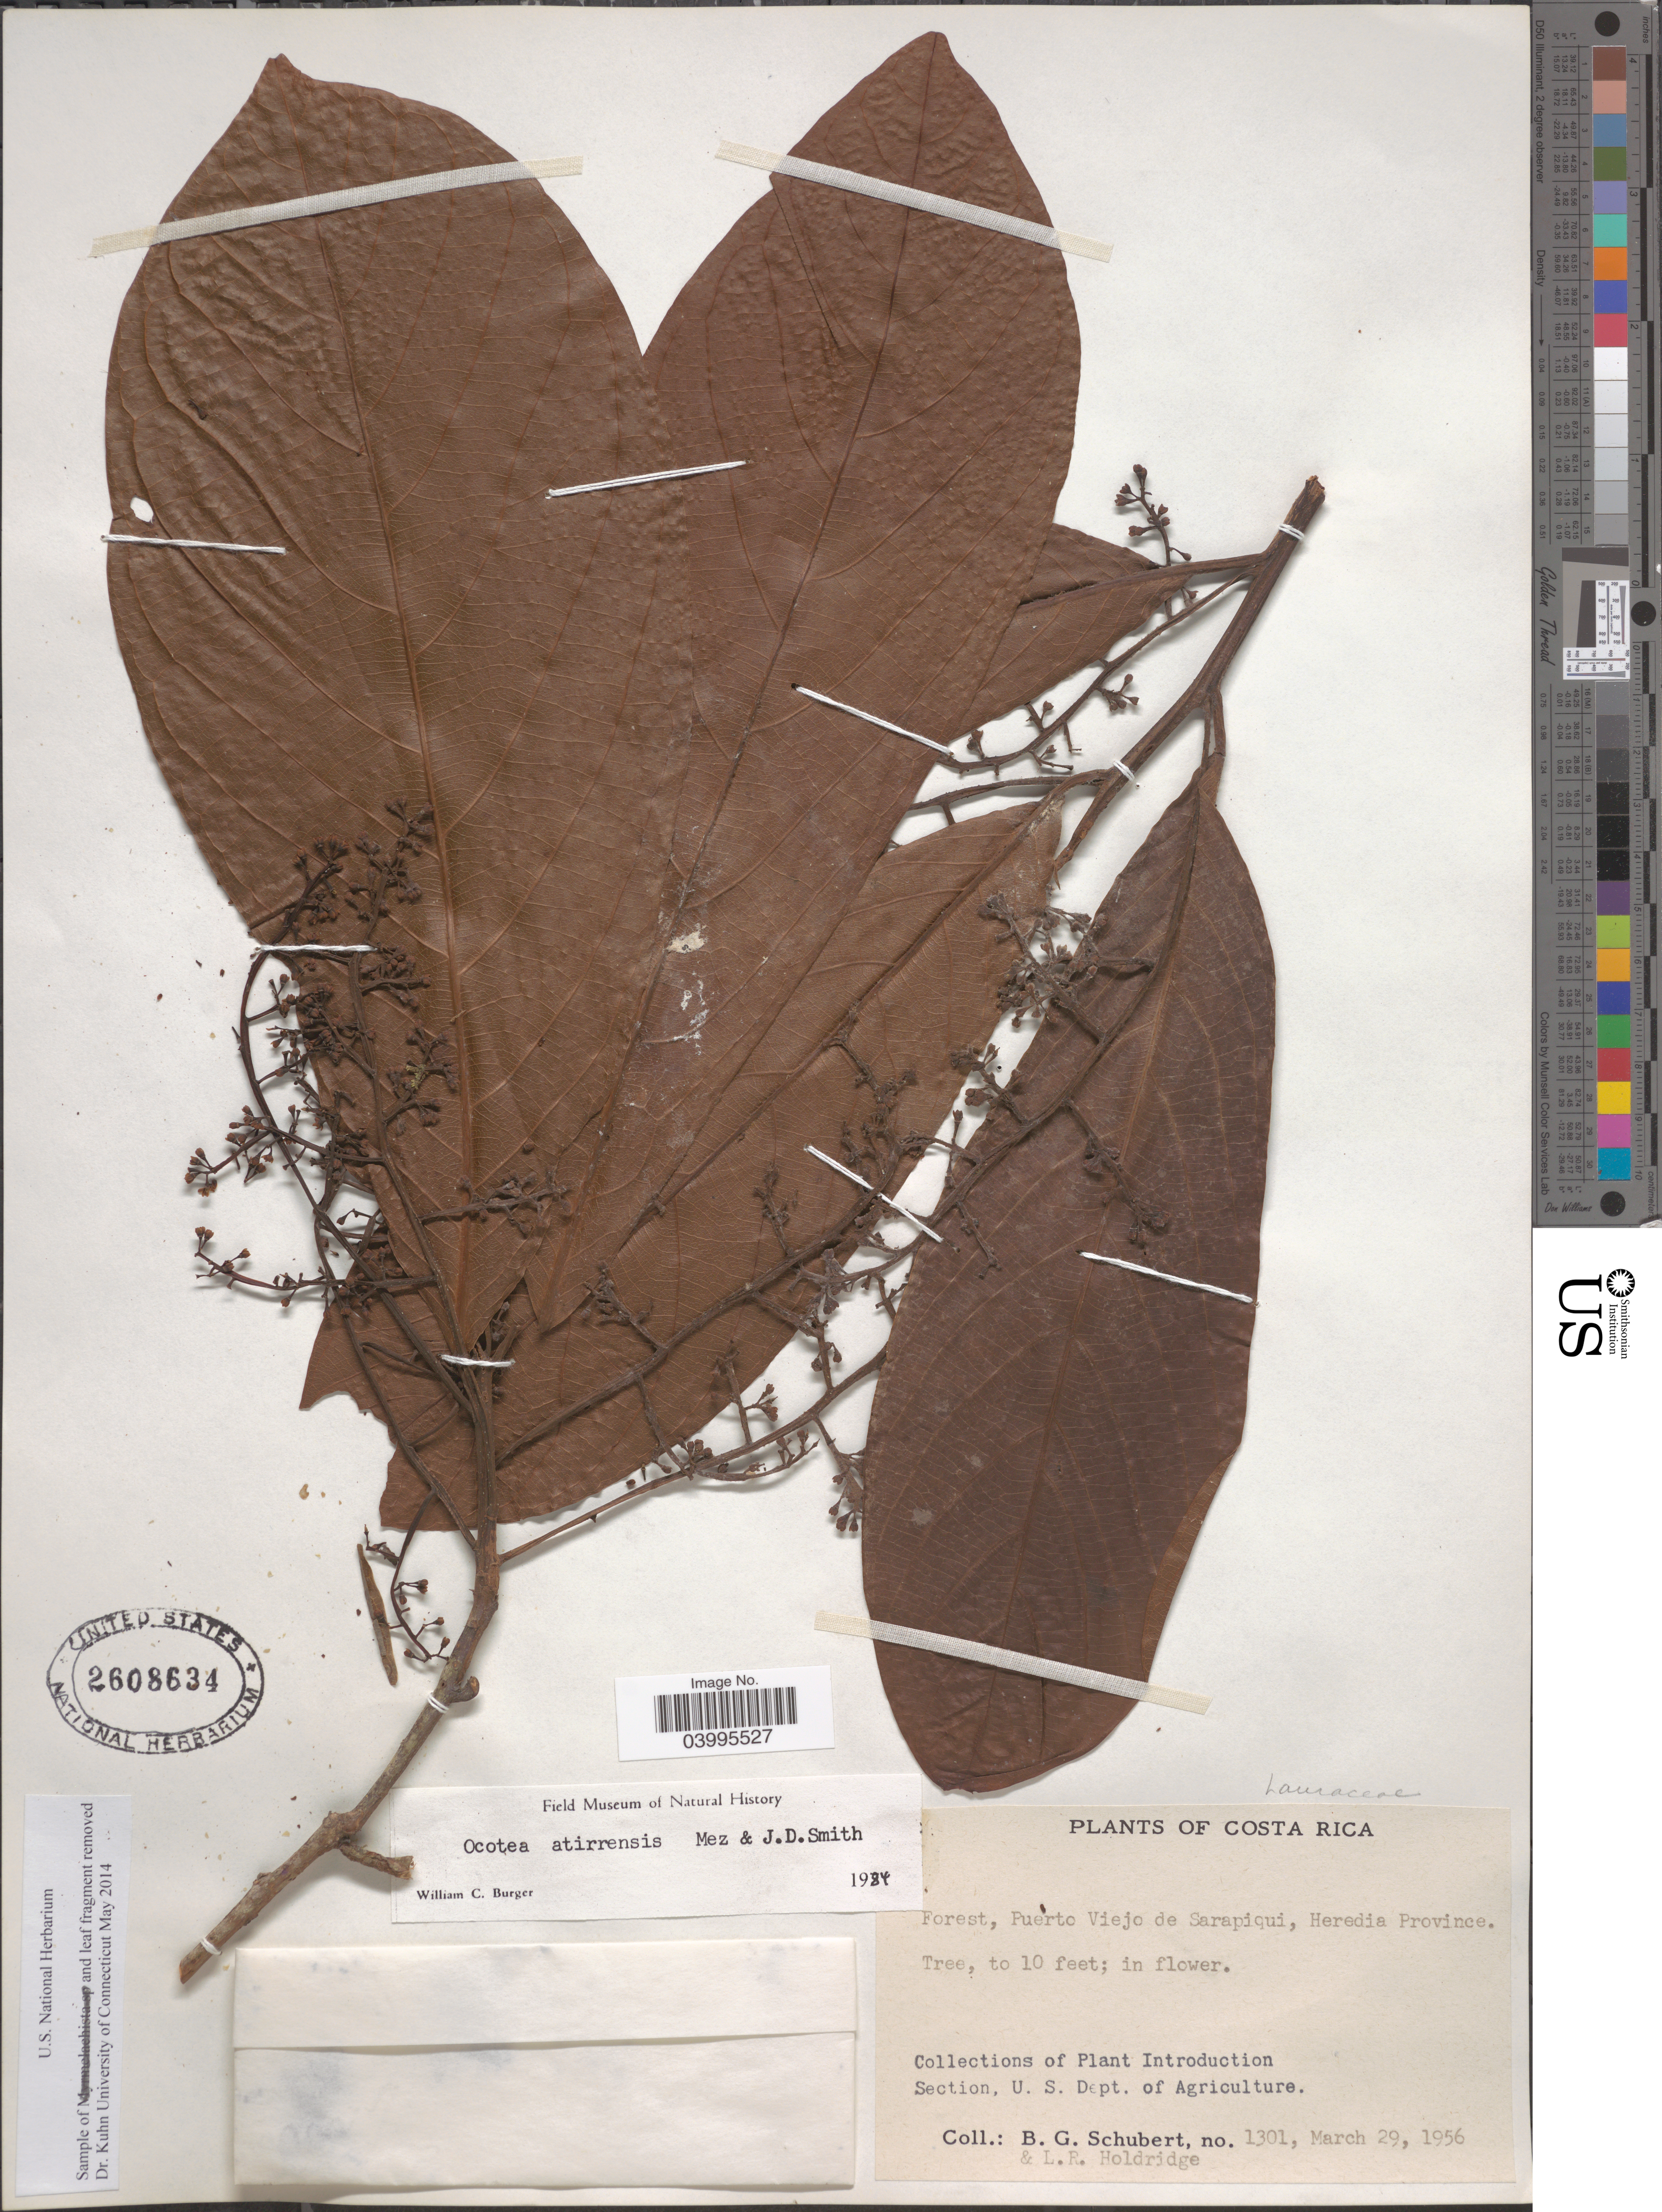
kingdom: Plantae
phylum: Tracheophyta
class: Magnoliopsida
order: Laurales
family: Lauraceae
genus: Ocotea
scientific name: Ocotea atirrensis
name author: Mez & Donn. Sm.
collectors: B. Schubert & L. Holdridge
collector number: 1301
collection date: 1956-03-29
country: Costa Rica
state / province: Heredia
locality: Forest, Puerto Viejo de Sarapiqui.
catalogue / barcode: US 2608634